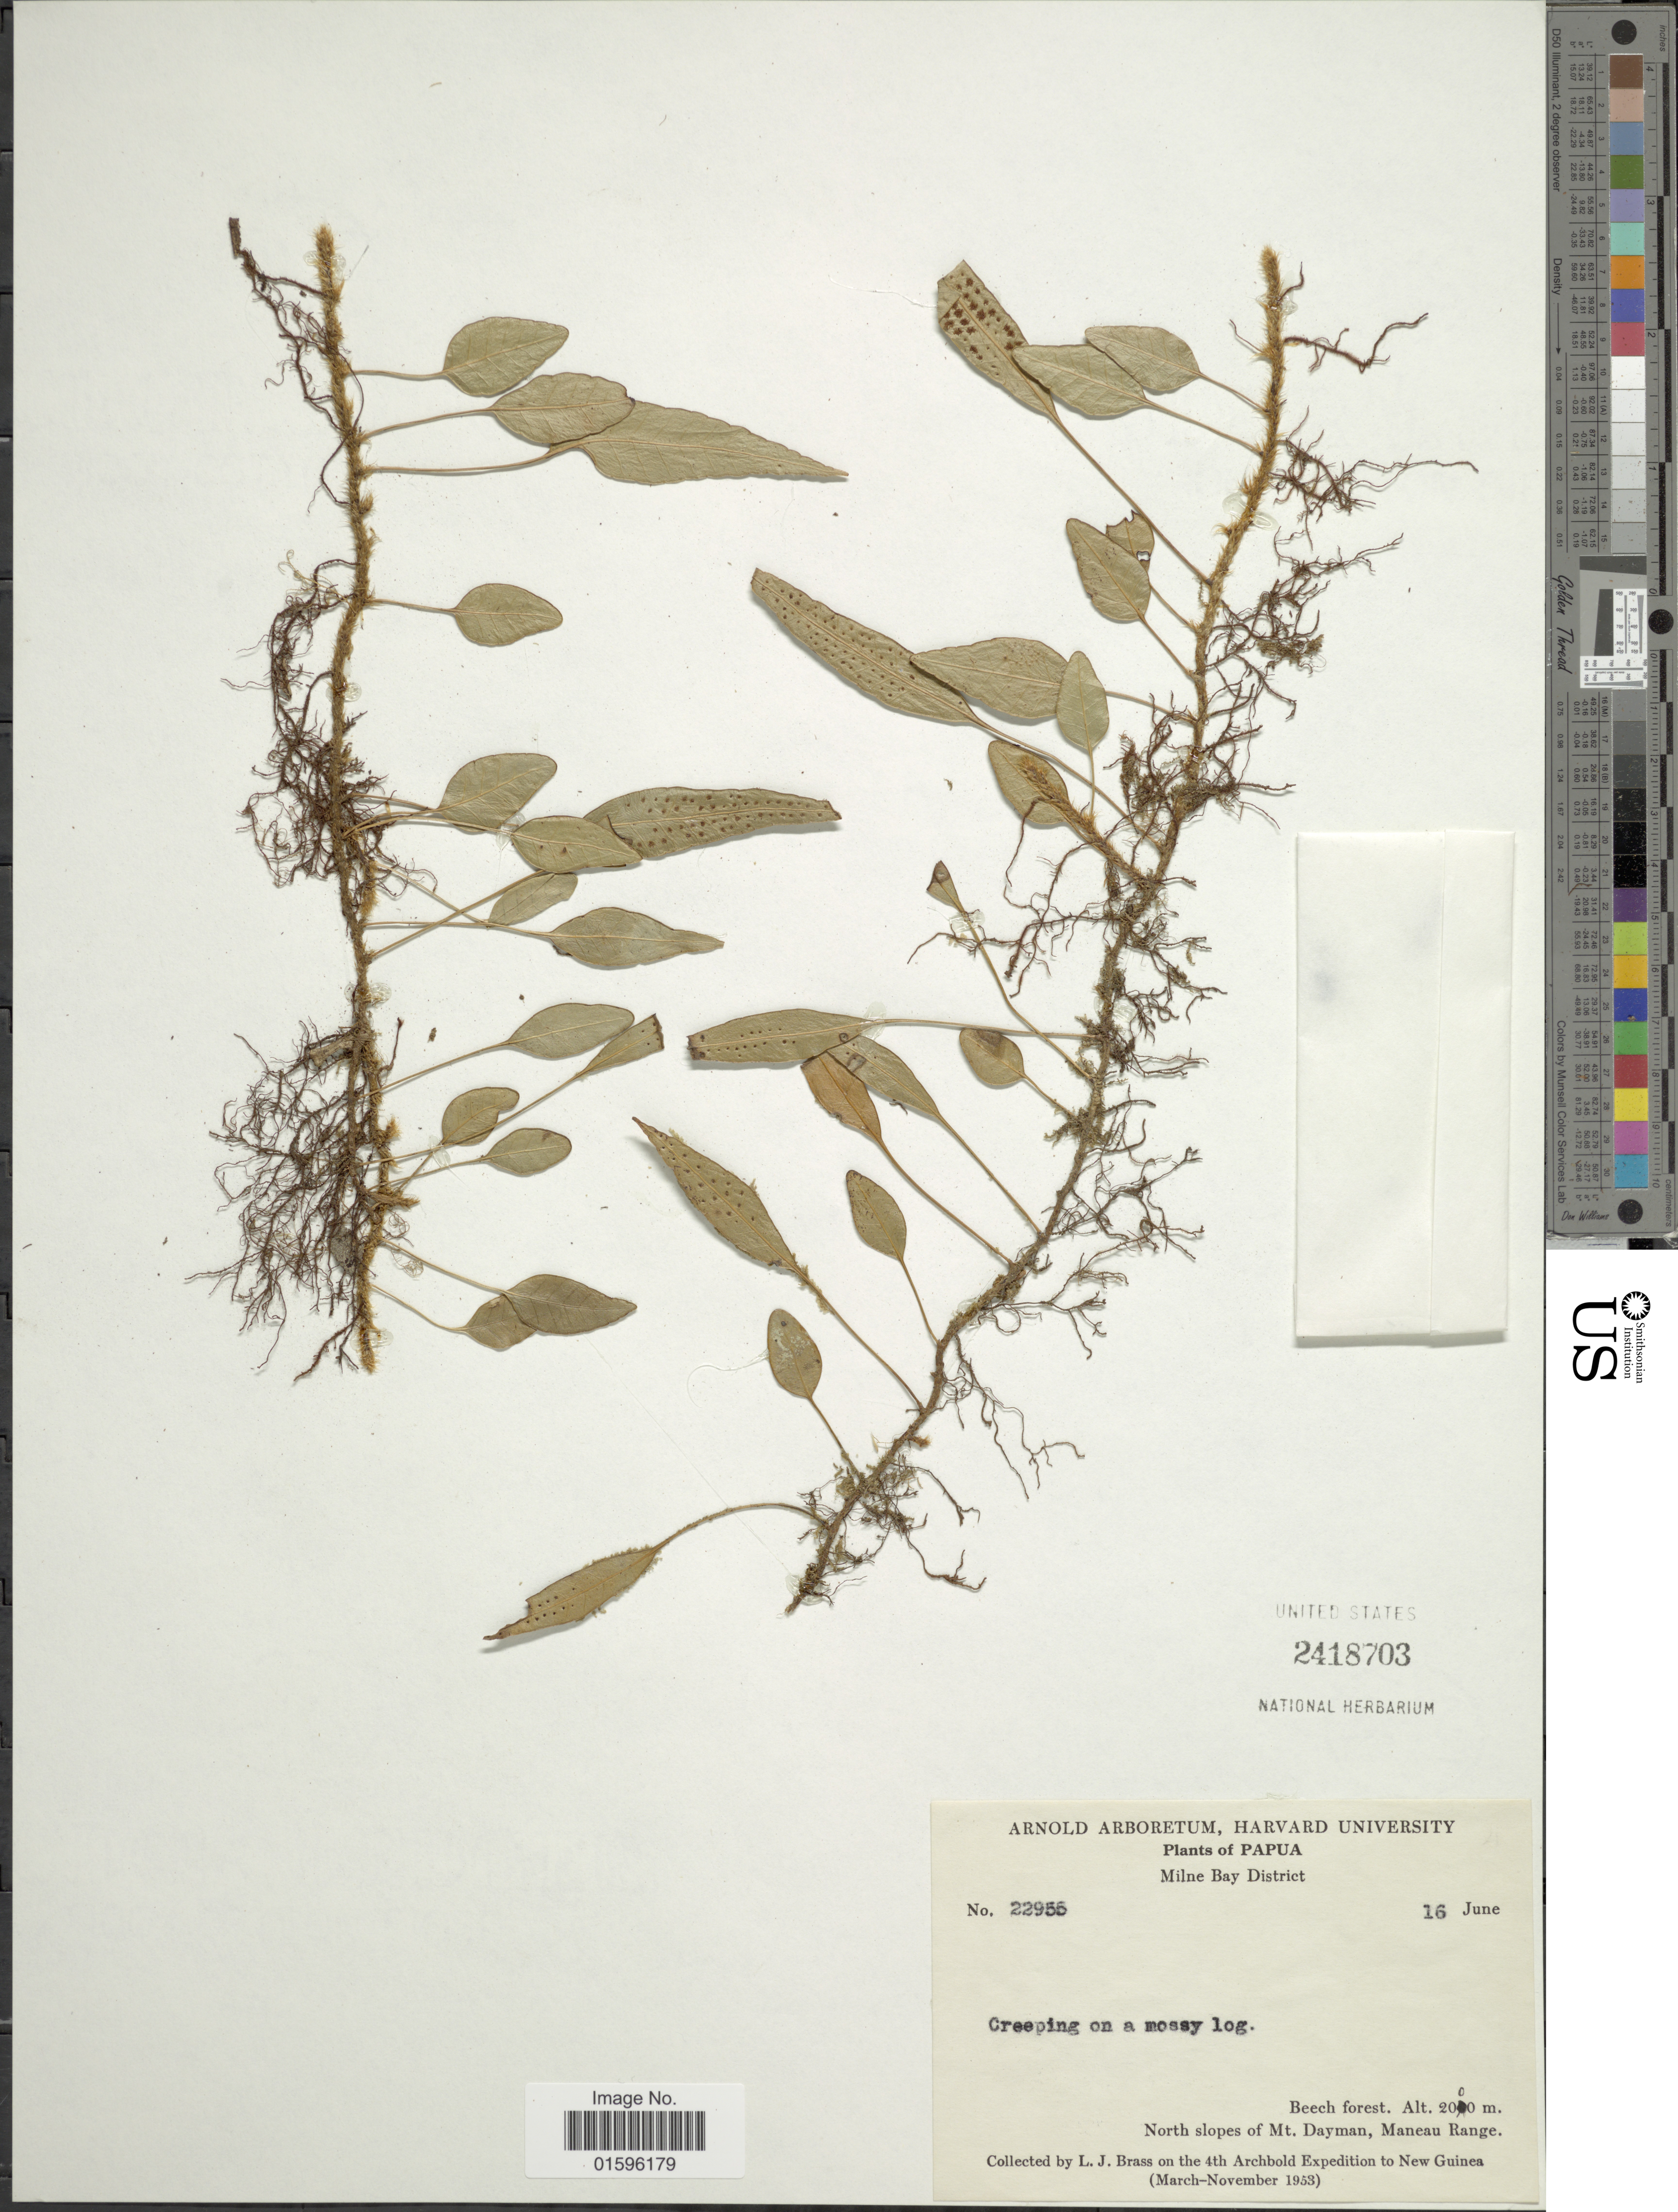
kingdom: Plantae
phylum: Tracheophyta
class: Polypodiopsida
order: Polypodiales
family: Polypodiaceae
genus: Polypodium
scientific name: Polypodium sp.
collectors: L. J. Brass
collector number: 22956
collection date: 1953-06-16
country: Papua New Guinea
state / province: Milne Bay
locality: Papua, Milne Bay District, Beech forest, Northslopes of Mt. Dayman, Maneau Range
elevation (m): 2000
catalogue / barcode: US 2418703